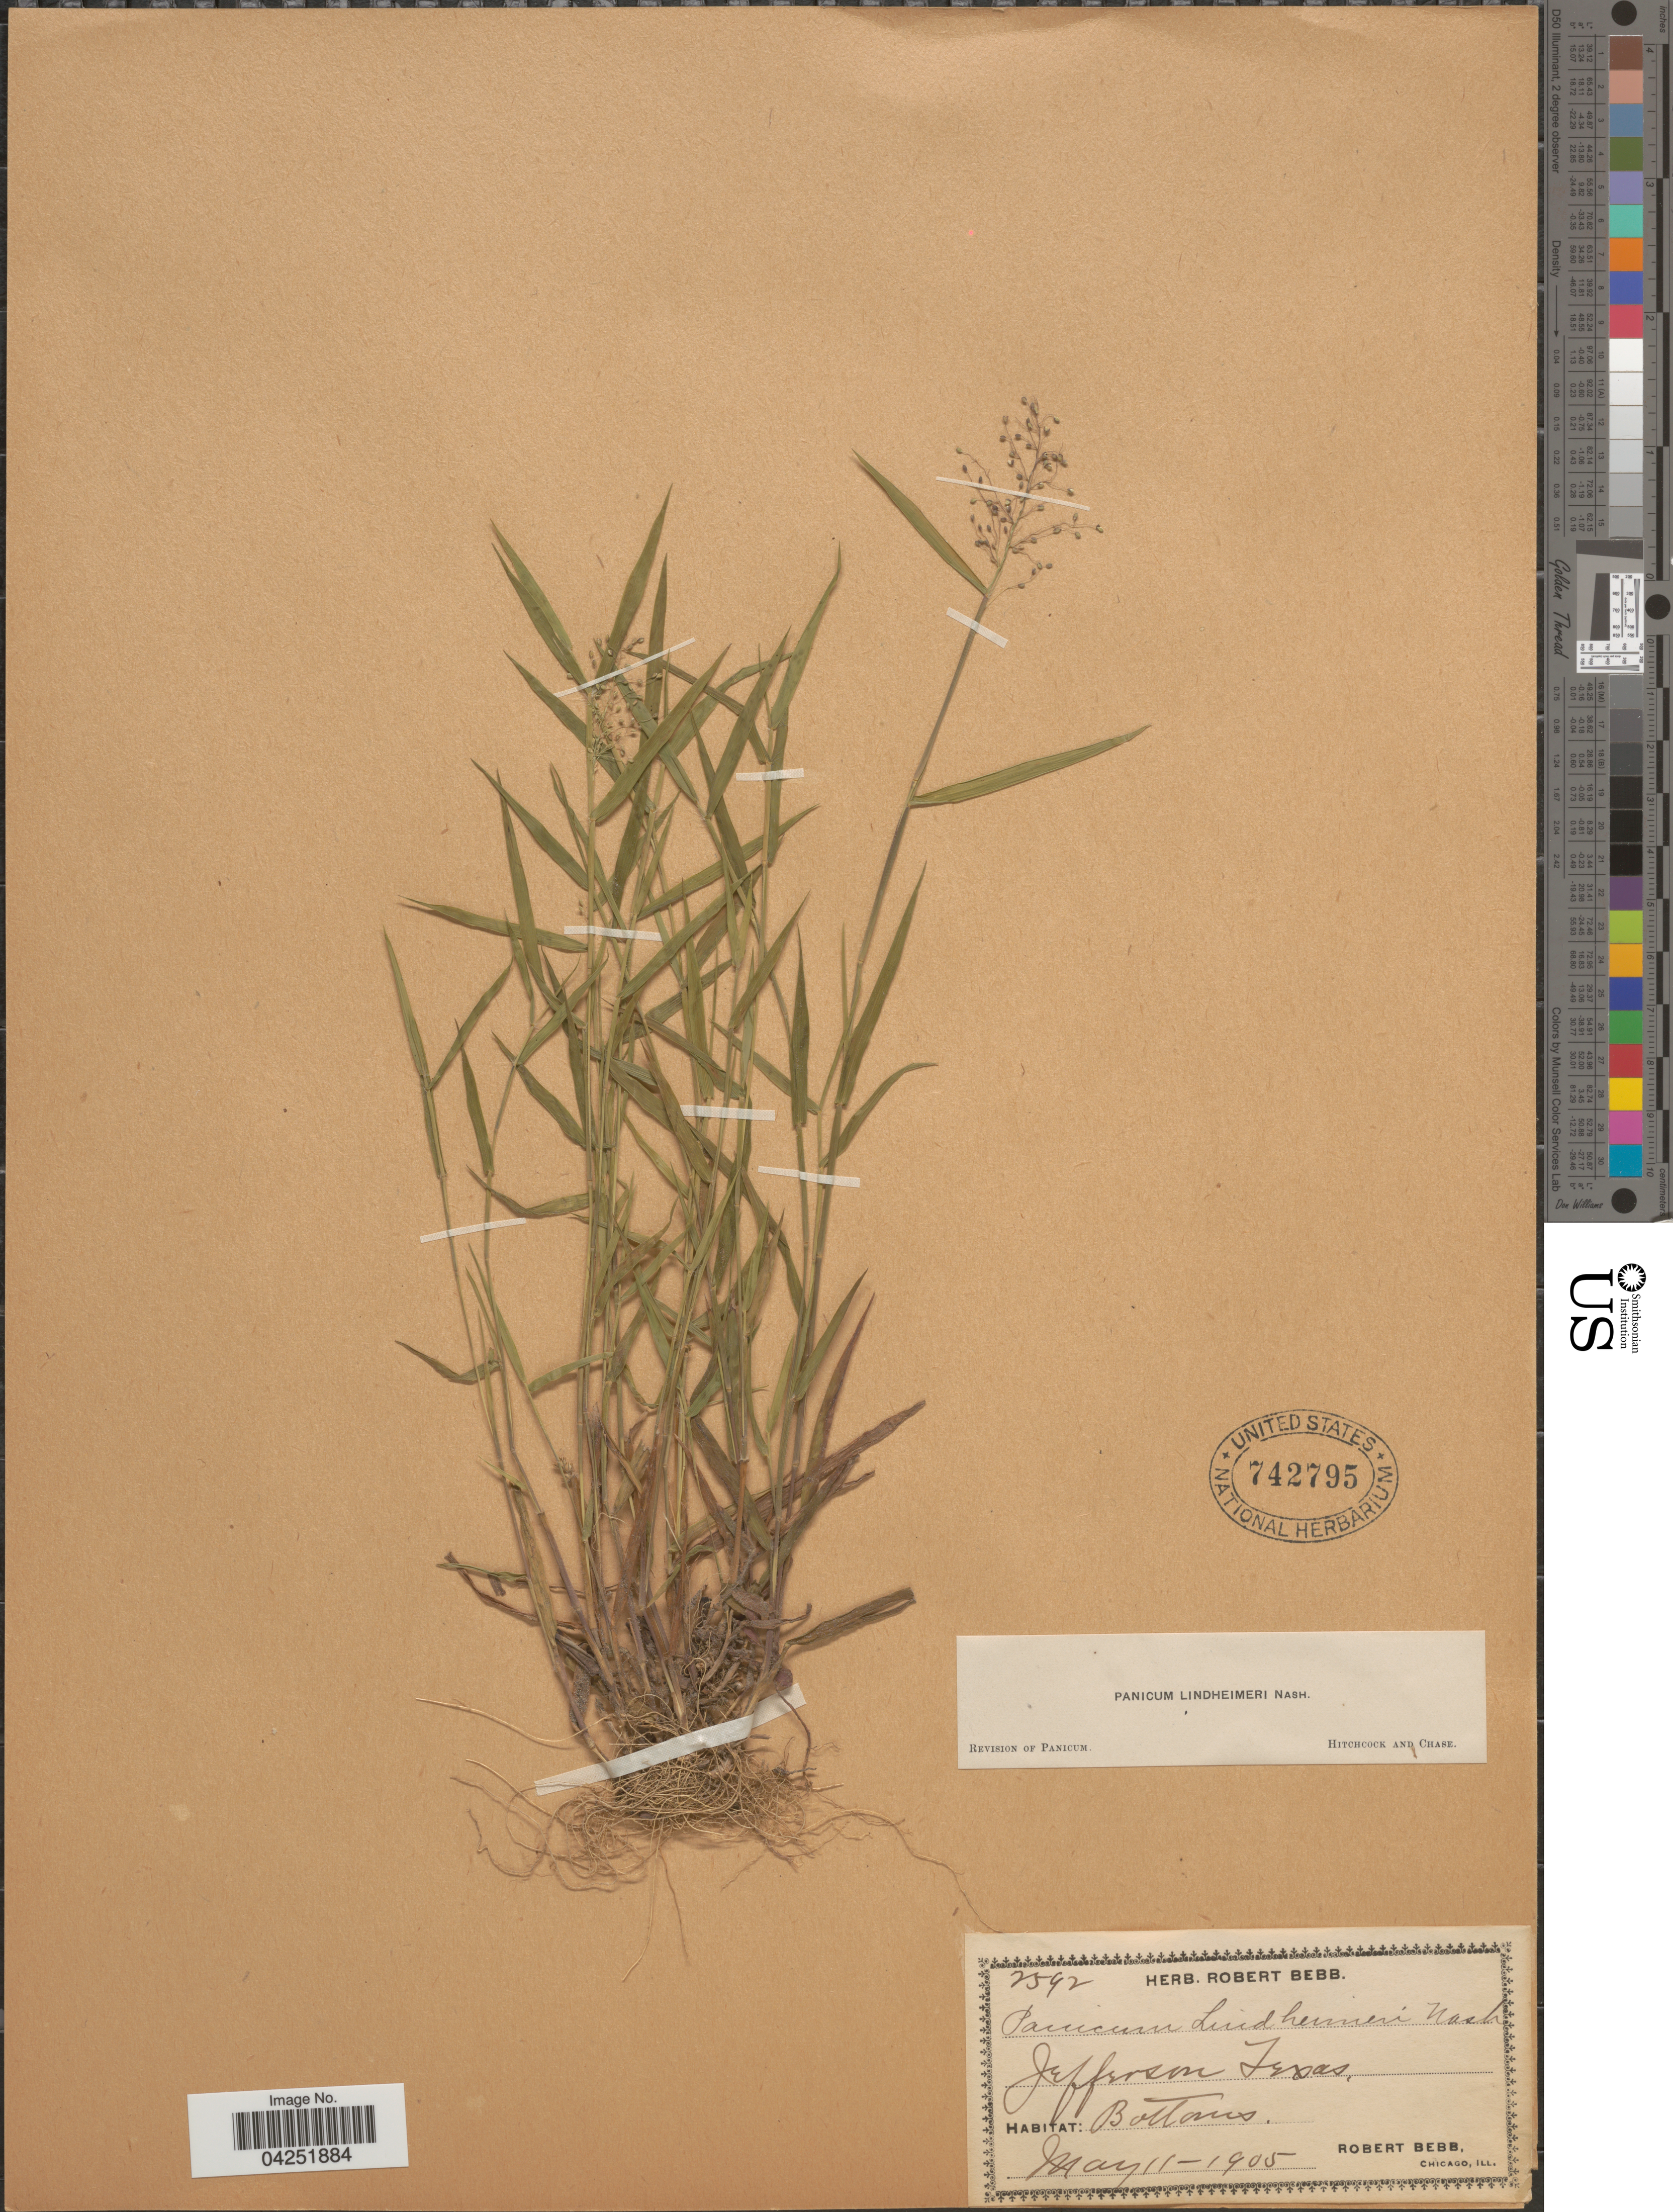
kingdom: Plantae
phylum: Tracheophyta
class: Liliopsida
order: Poales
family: Poaceae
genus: Dichanthelium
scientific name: Dichanthelium acuminatum var. lindheimeri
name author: (Nash) Gould & C.A. Clark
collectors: R. Bebb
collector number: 2592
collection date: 1905-05-11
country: United States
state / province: Texas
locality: Jefferson. Bottoms.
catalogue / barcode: US 742795